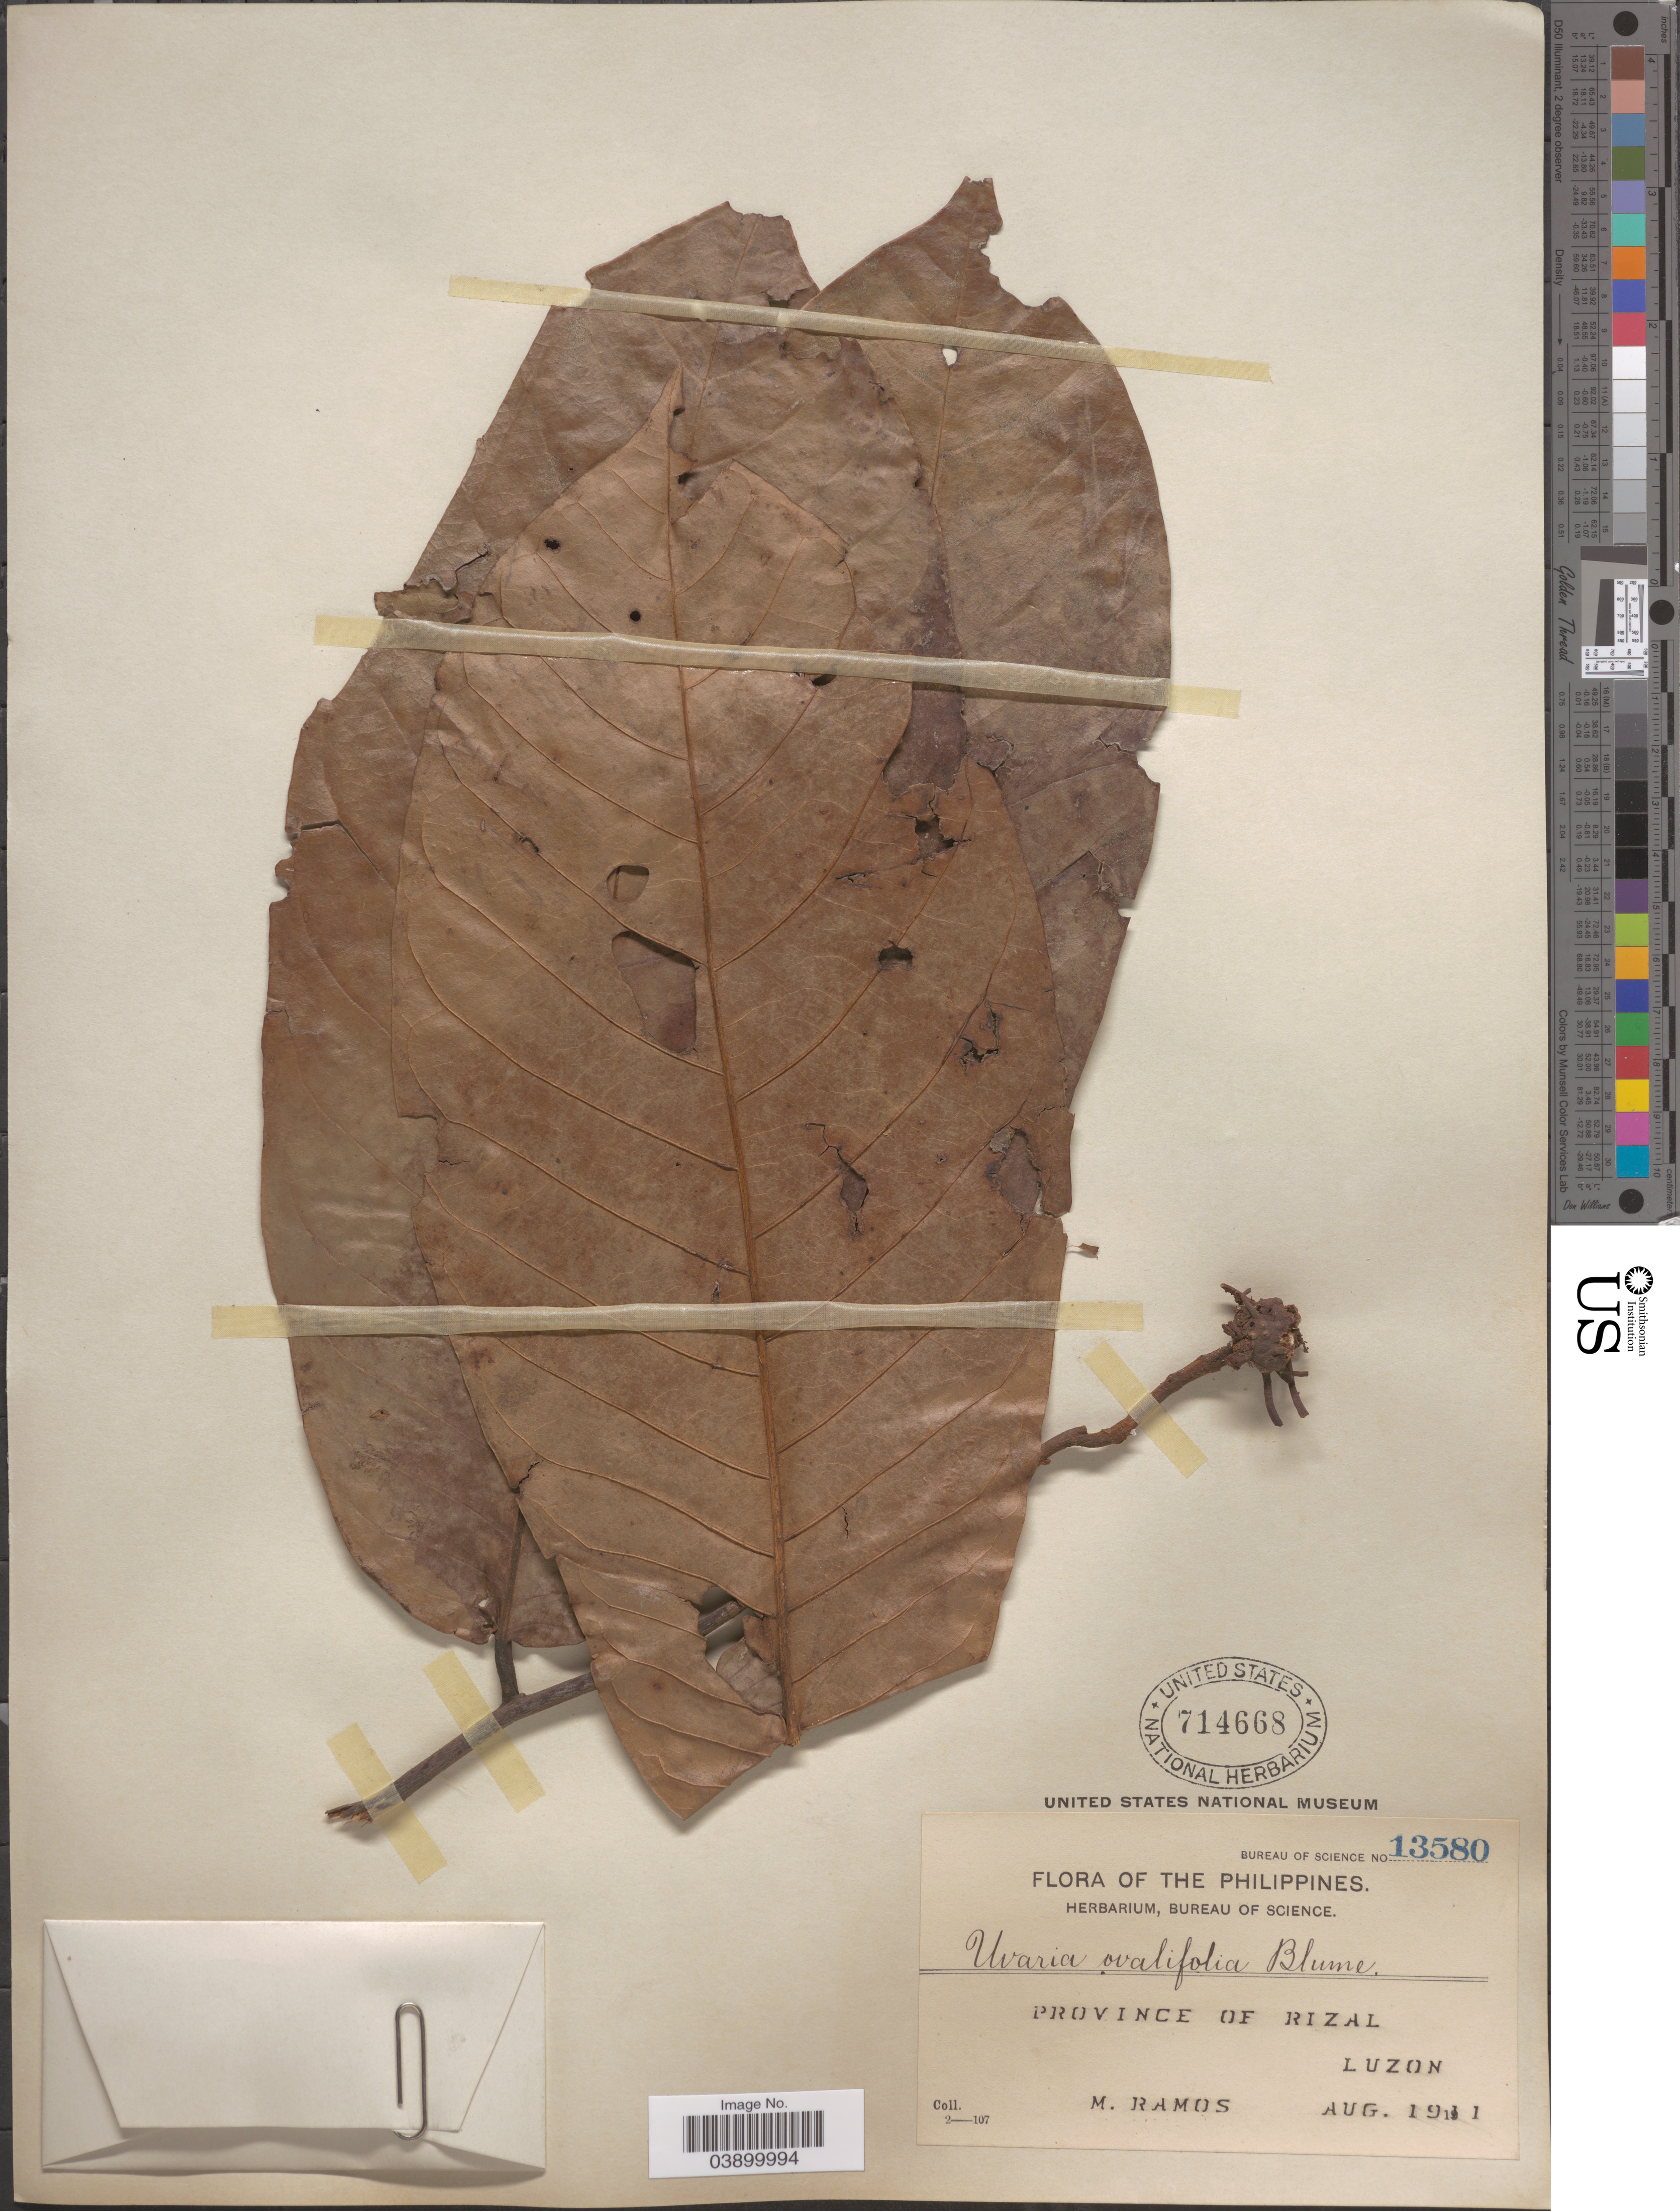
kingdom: Plantae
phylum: Tracheophyta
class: Magnoliopsida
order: Magnoliales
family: Annonaceae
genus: Uvaria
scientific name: Uvaria sorzogonensis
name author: C. Presl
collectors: M. Ramos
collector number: Bureau of Science 13580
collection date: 1911-08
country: Philippines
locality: Province of Rizal. Luzon.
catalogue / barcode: US 714668